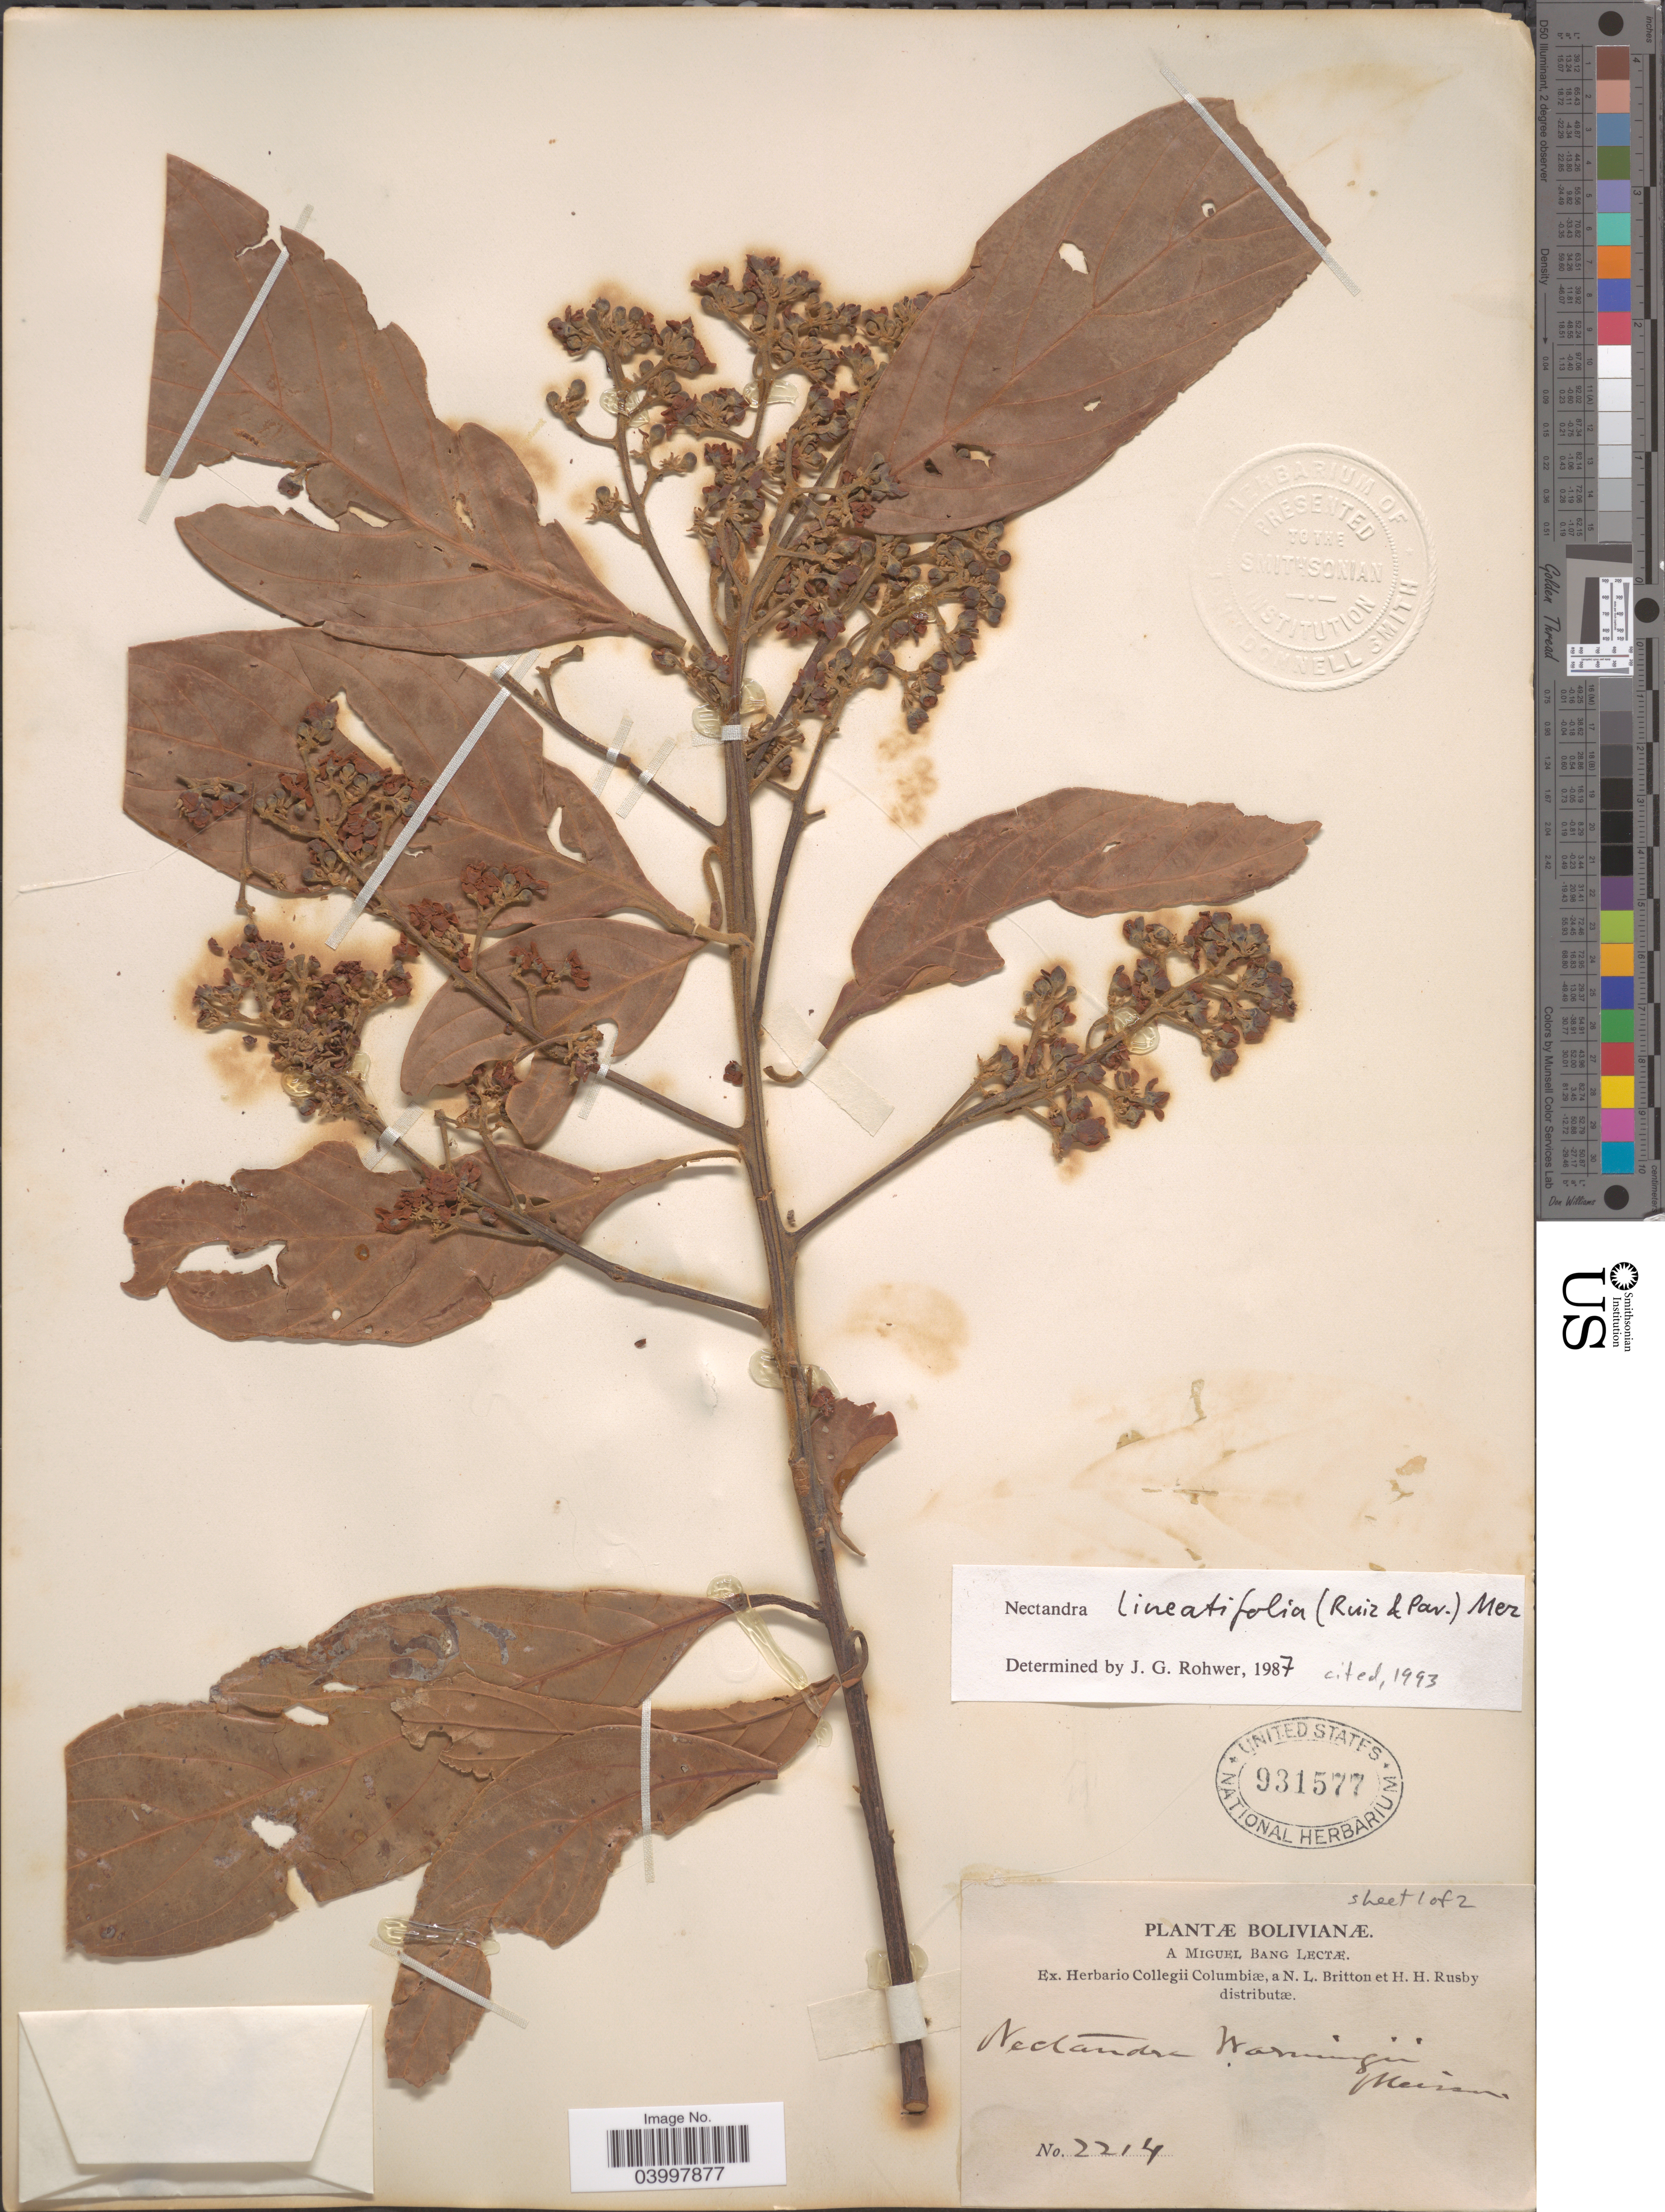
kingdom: Plantae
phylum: Tracheophyta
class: Magnoliopsida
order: Laurales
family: Lauraceae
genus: Nectandra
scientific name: Nectandra lineatifolia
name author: Mez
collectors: M. Bang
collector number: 2214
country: Bolivia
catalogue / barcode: US 931577